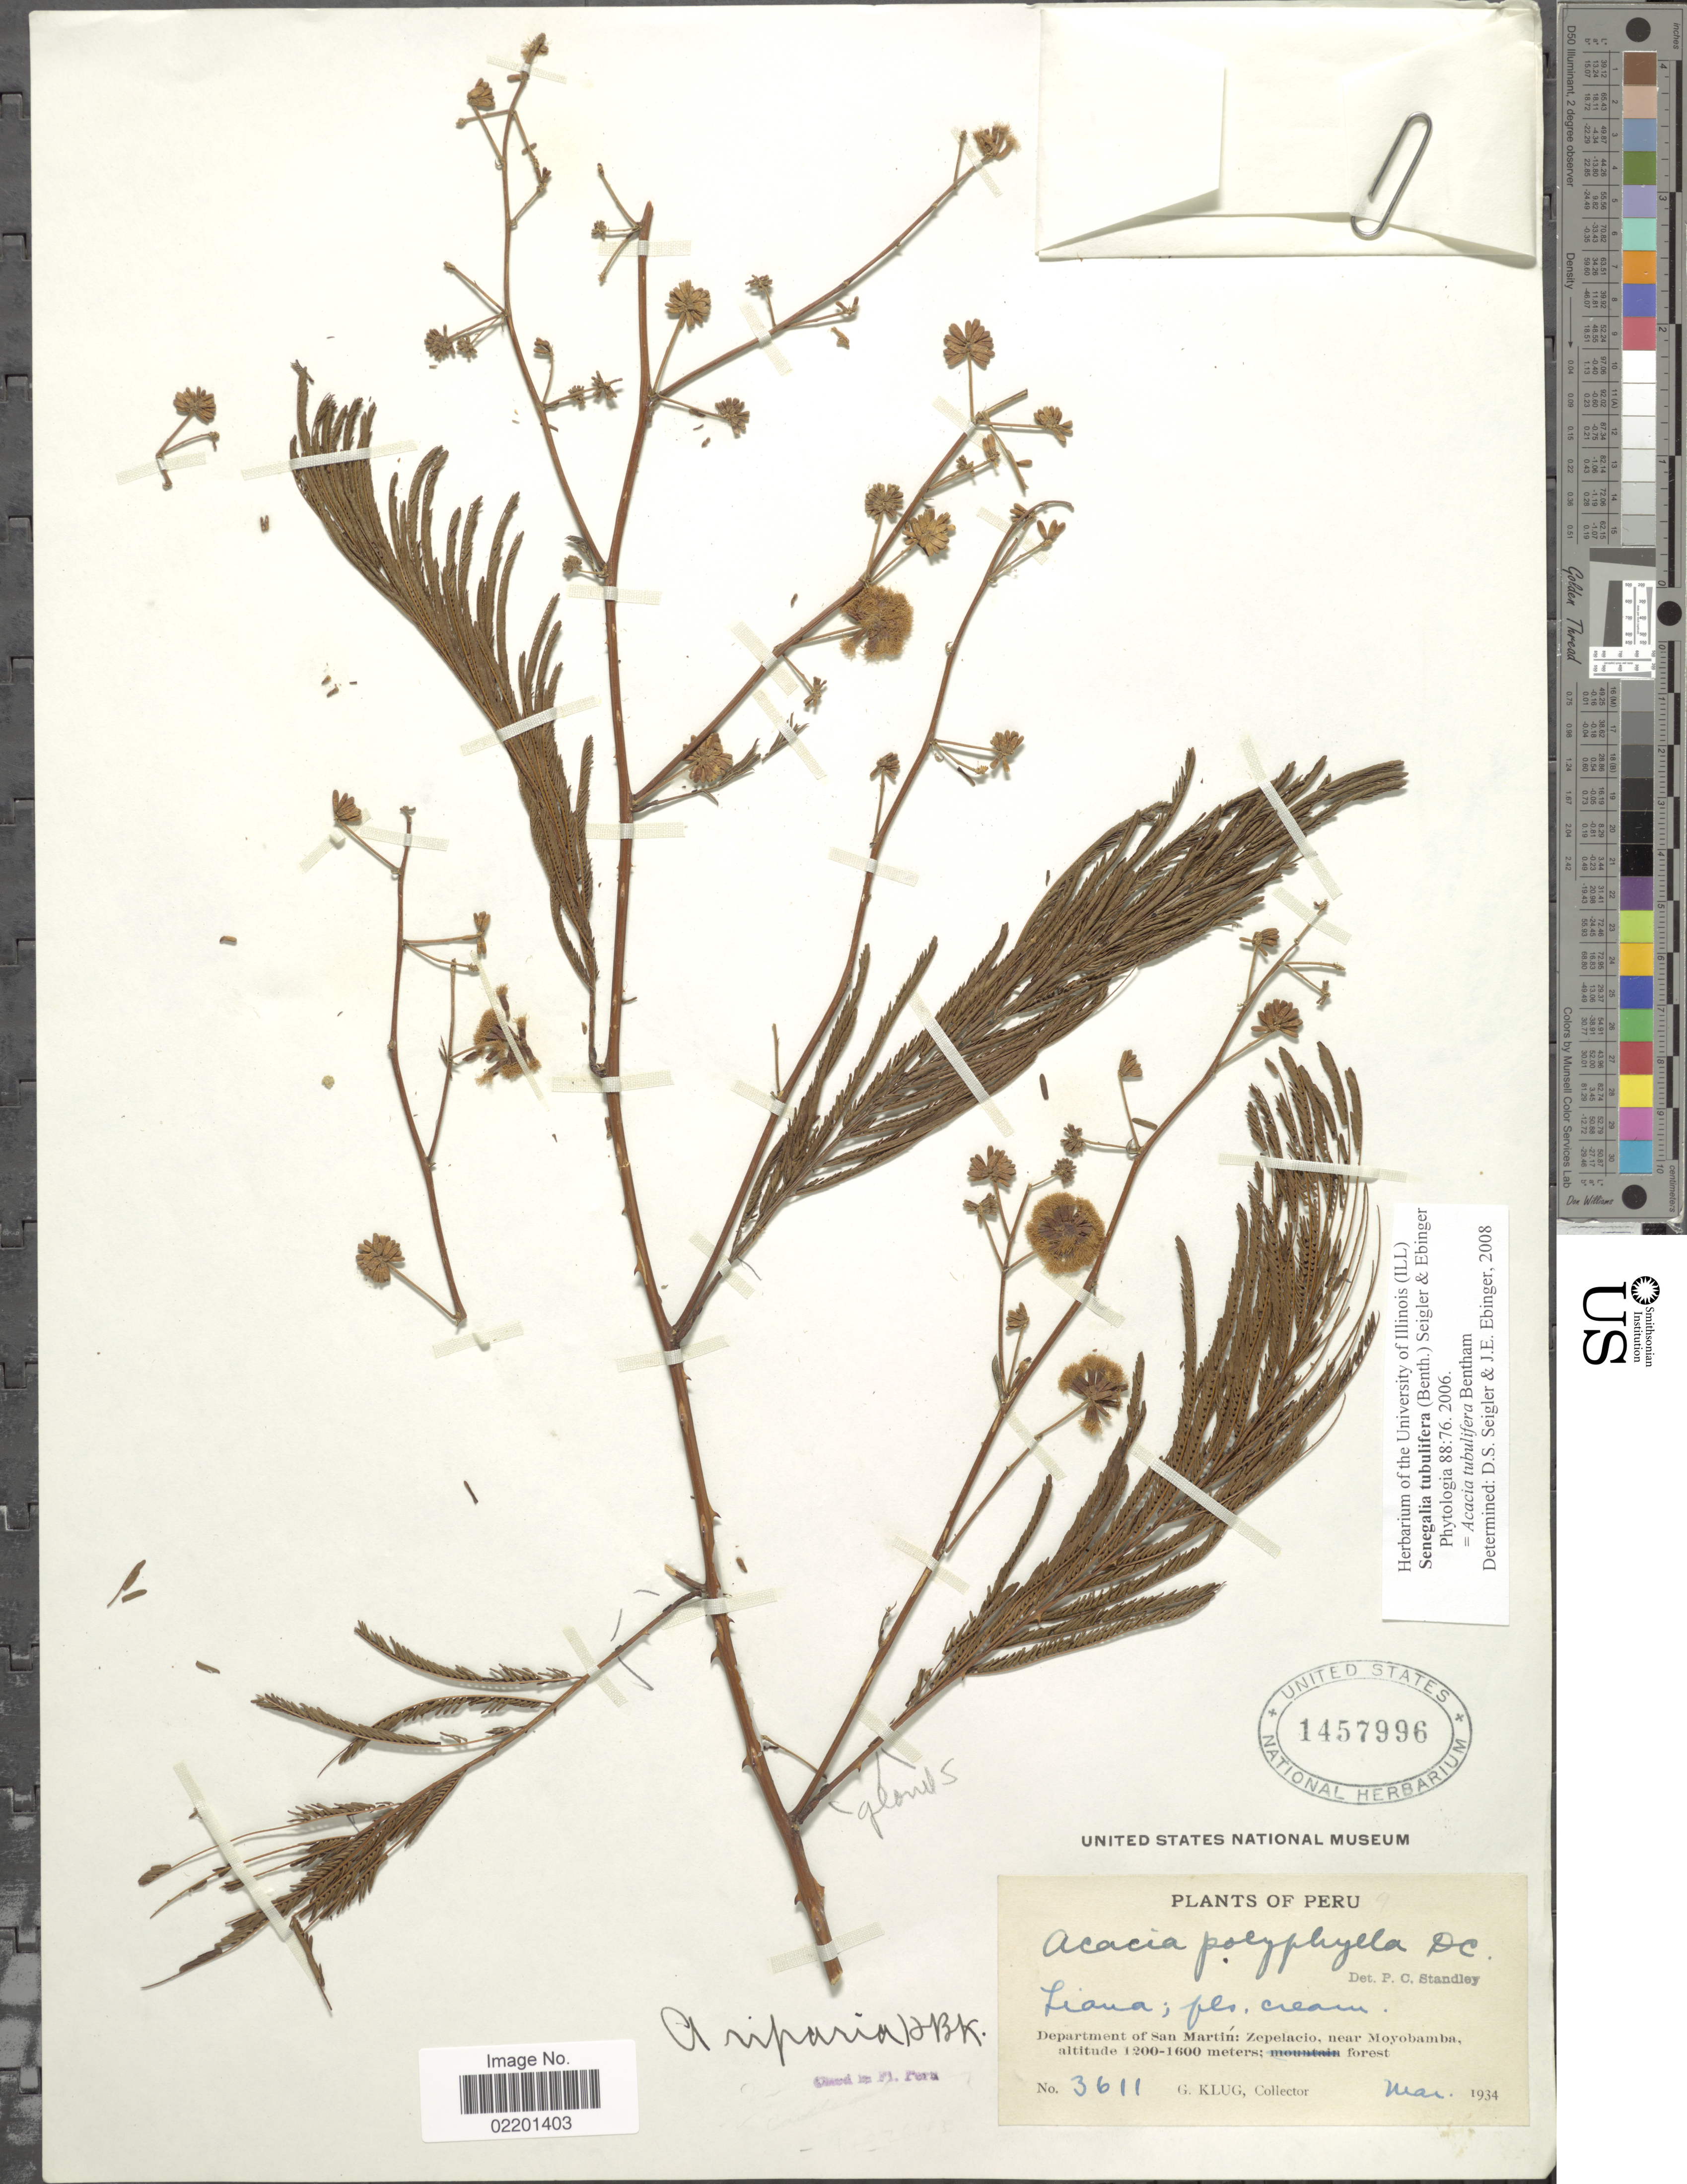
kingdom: Plantae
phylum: Tracheophyta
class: Magnoliopsida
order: Fabales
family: Fabaceae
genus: Senegalia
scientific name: Senegalia tubulifera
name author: (Benth.) Seigler & Ebinger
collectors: G. Klug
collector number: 3611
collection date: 1934-05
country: Peru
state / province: San Martín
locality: Department of San Martin: Zepelacio, near Moyobamba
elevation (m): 1200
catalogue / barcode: US 1457996